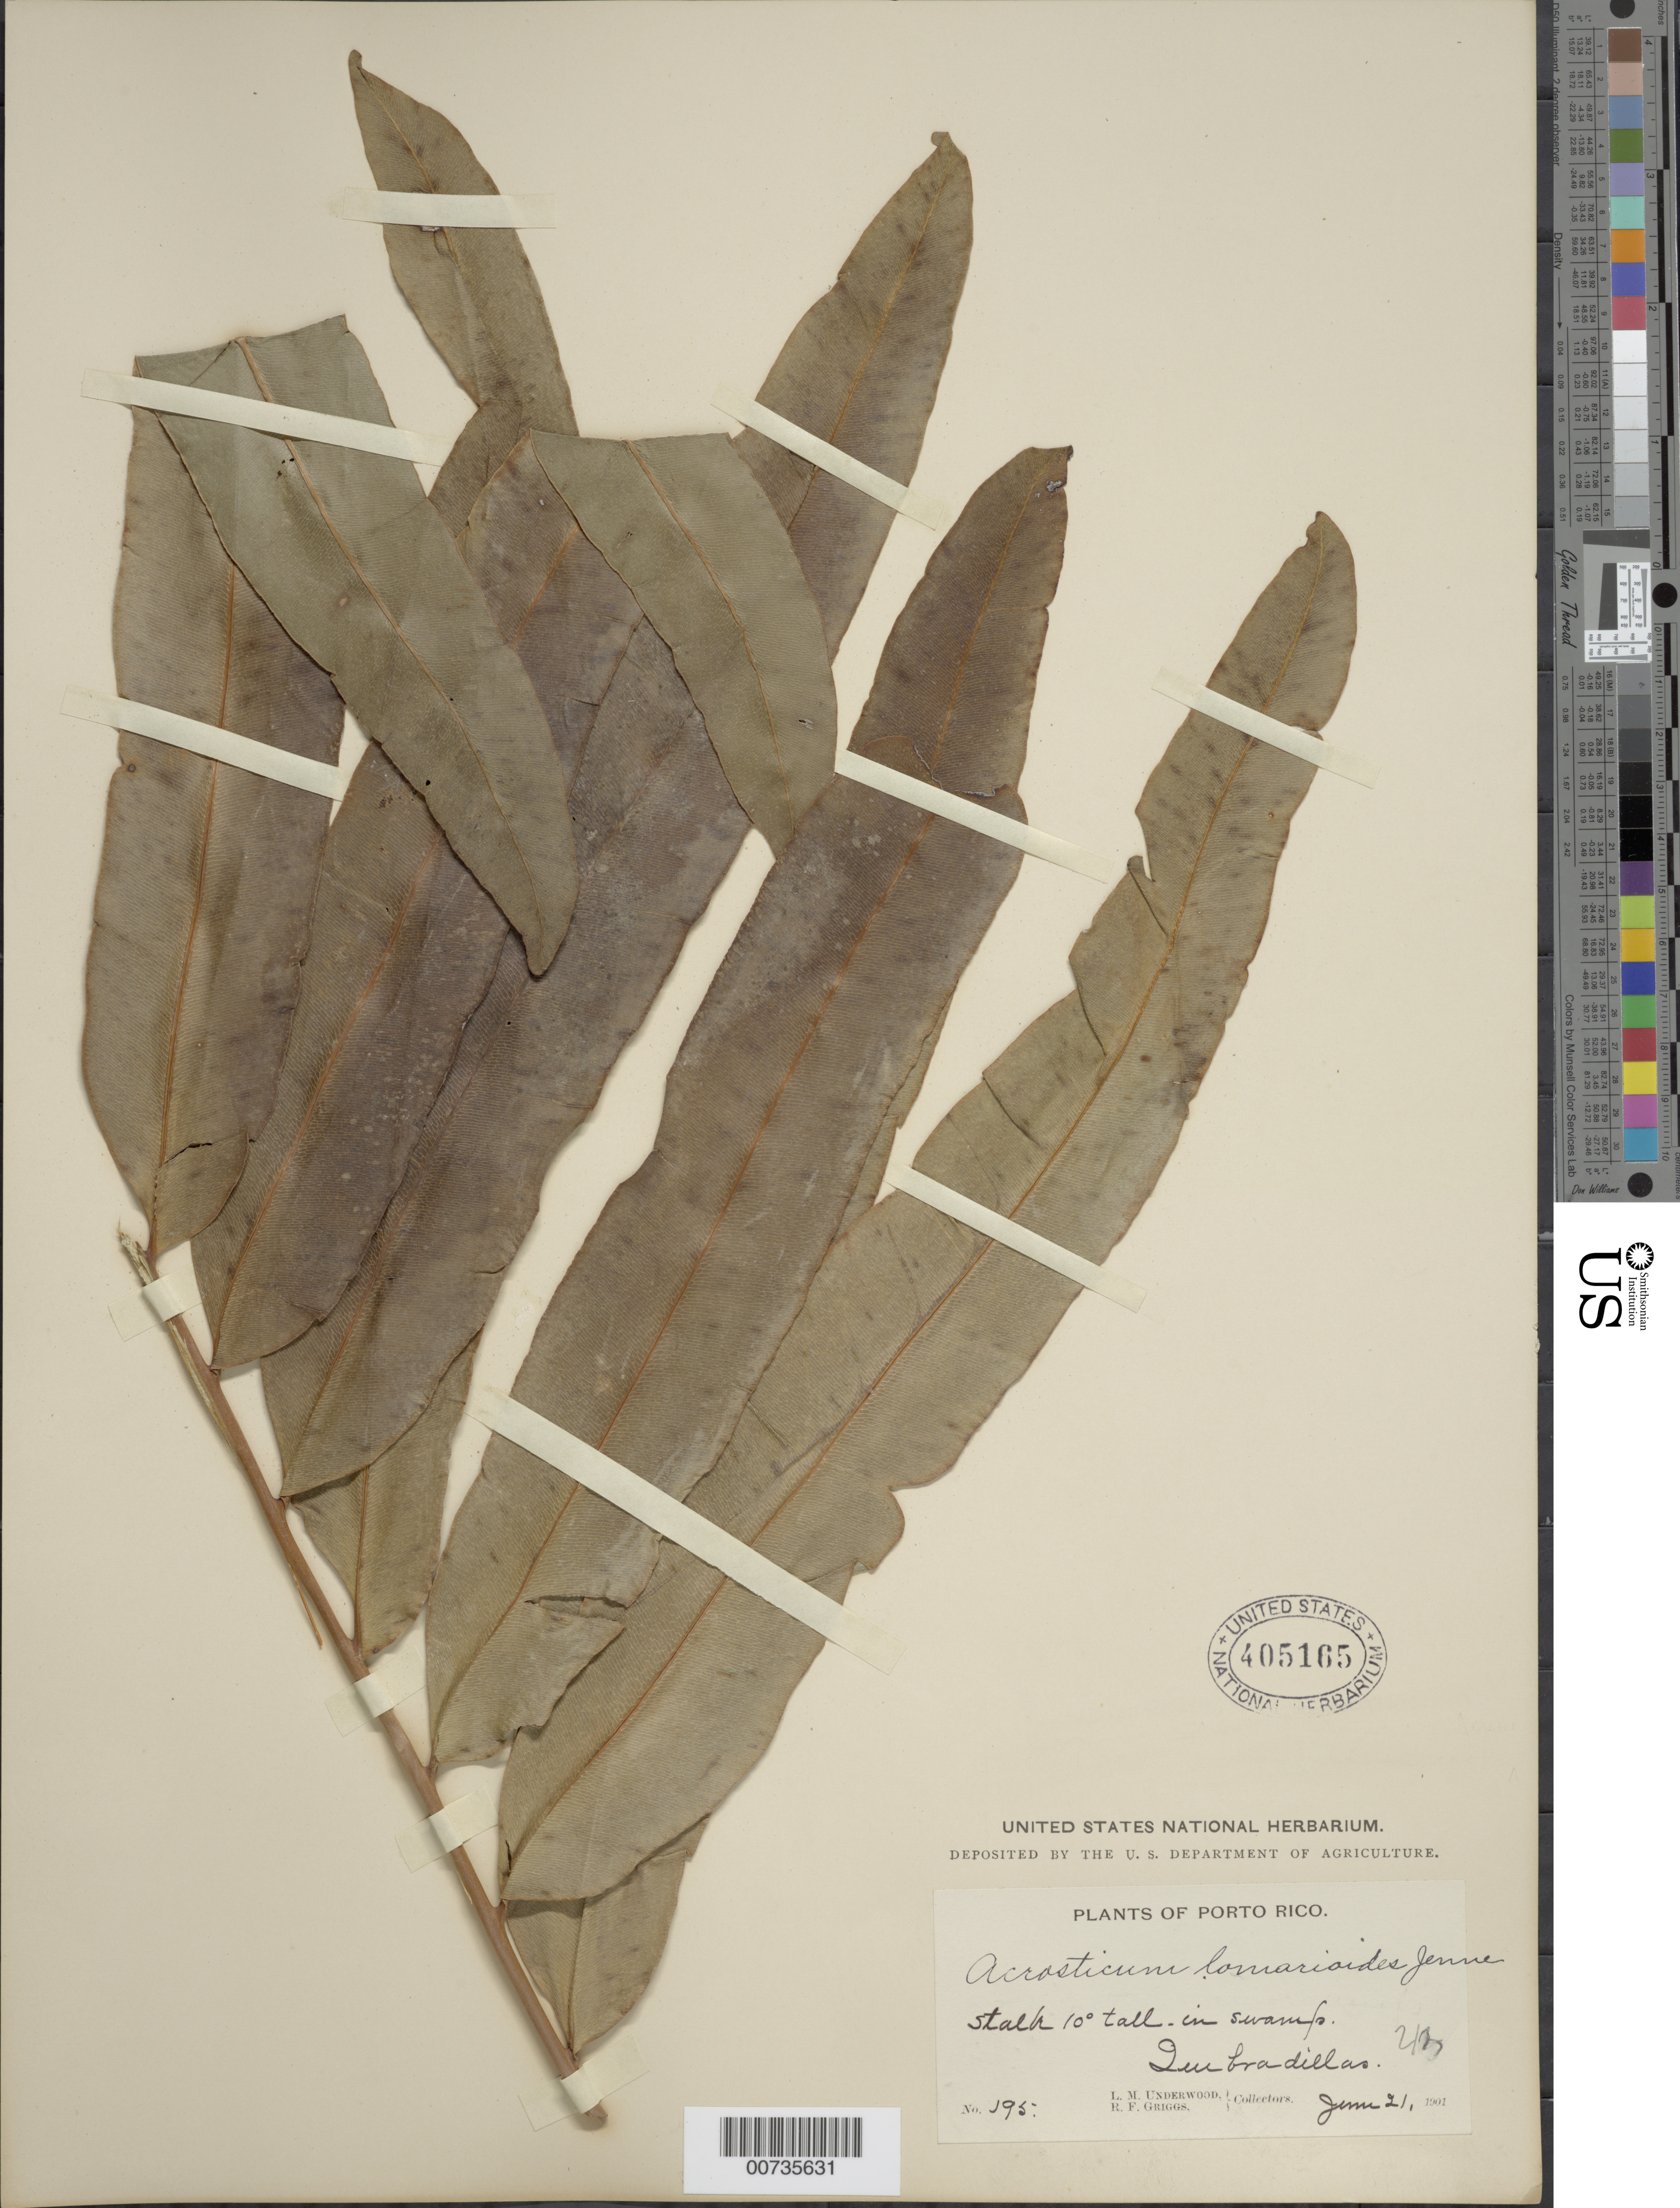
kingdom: Plantae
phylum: Tracheophyta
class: Polypodiopsida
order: Polypodiales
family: Pteridaceae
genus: Acrostichum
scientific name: Acrostichum danaeifolium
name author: Langsd. & Fisch.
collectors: L. M. Underwood & R. F. Griggs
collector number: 195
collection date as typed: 21 Jun 1901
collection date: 1901-06-21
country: Puerto Rico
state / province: Quebradillas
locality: Quebradillas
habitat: Swamp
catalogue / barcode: US 405165